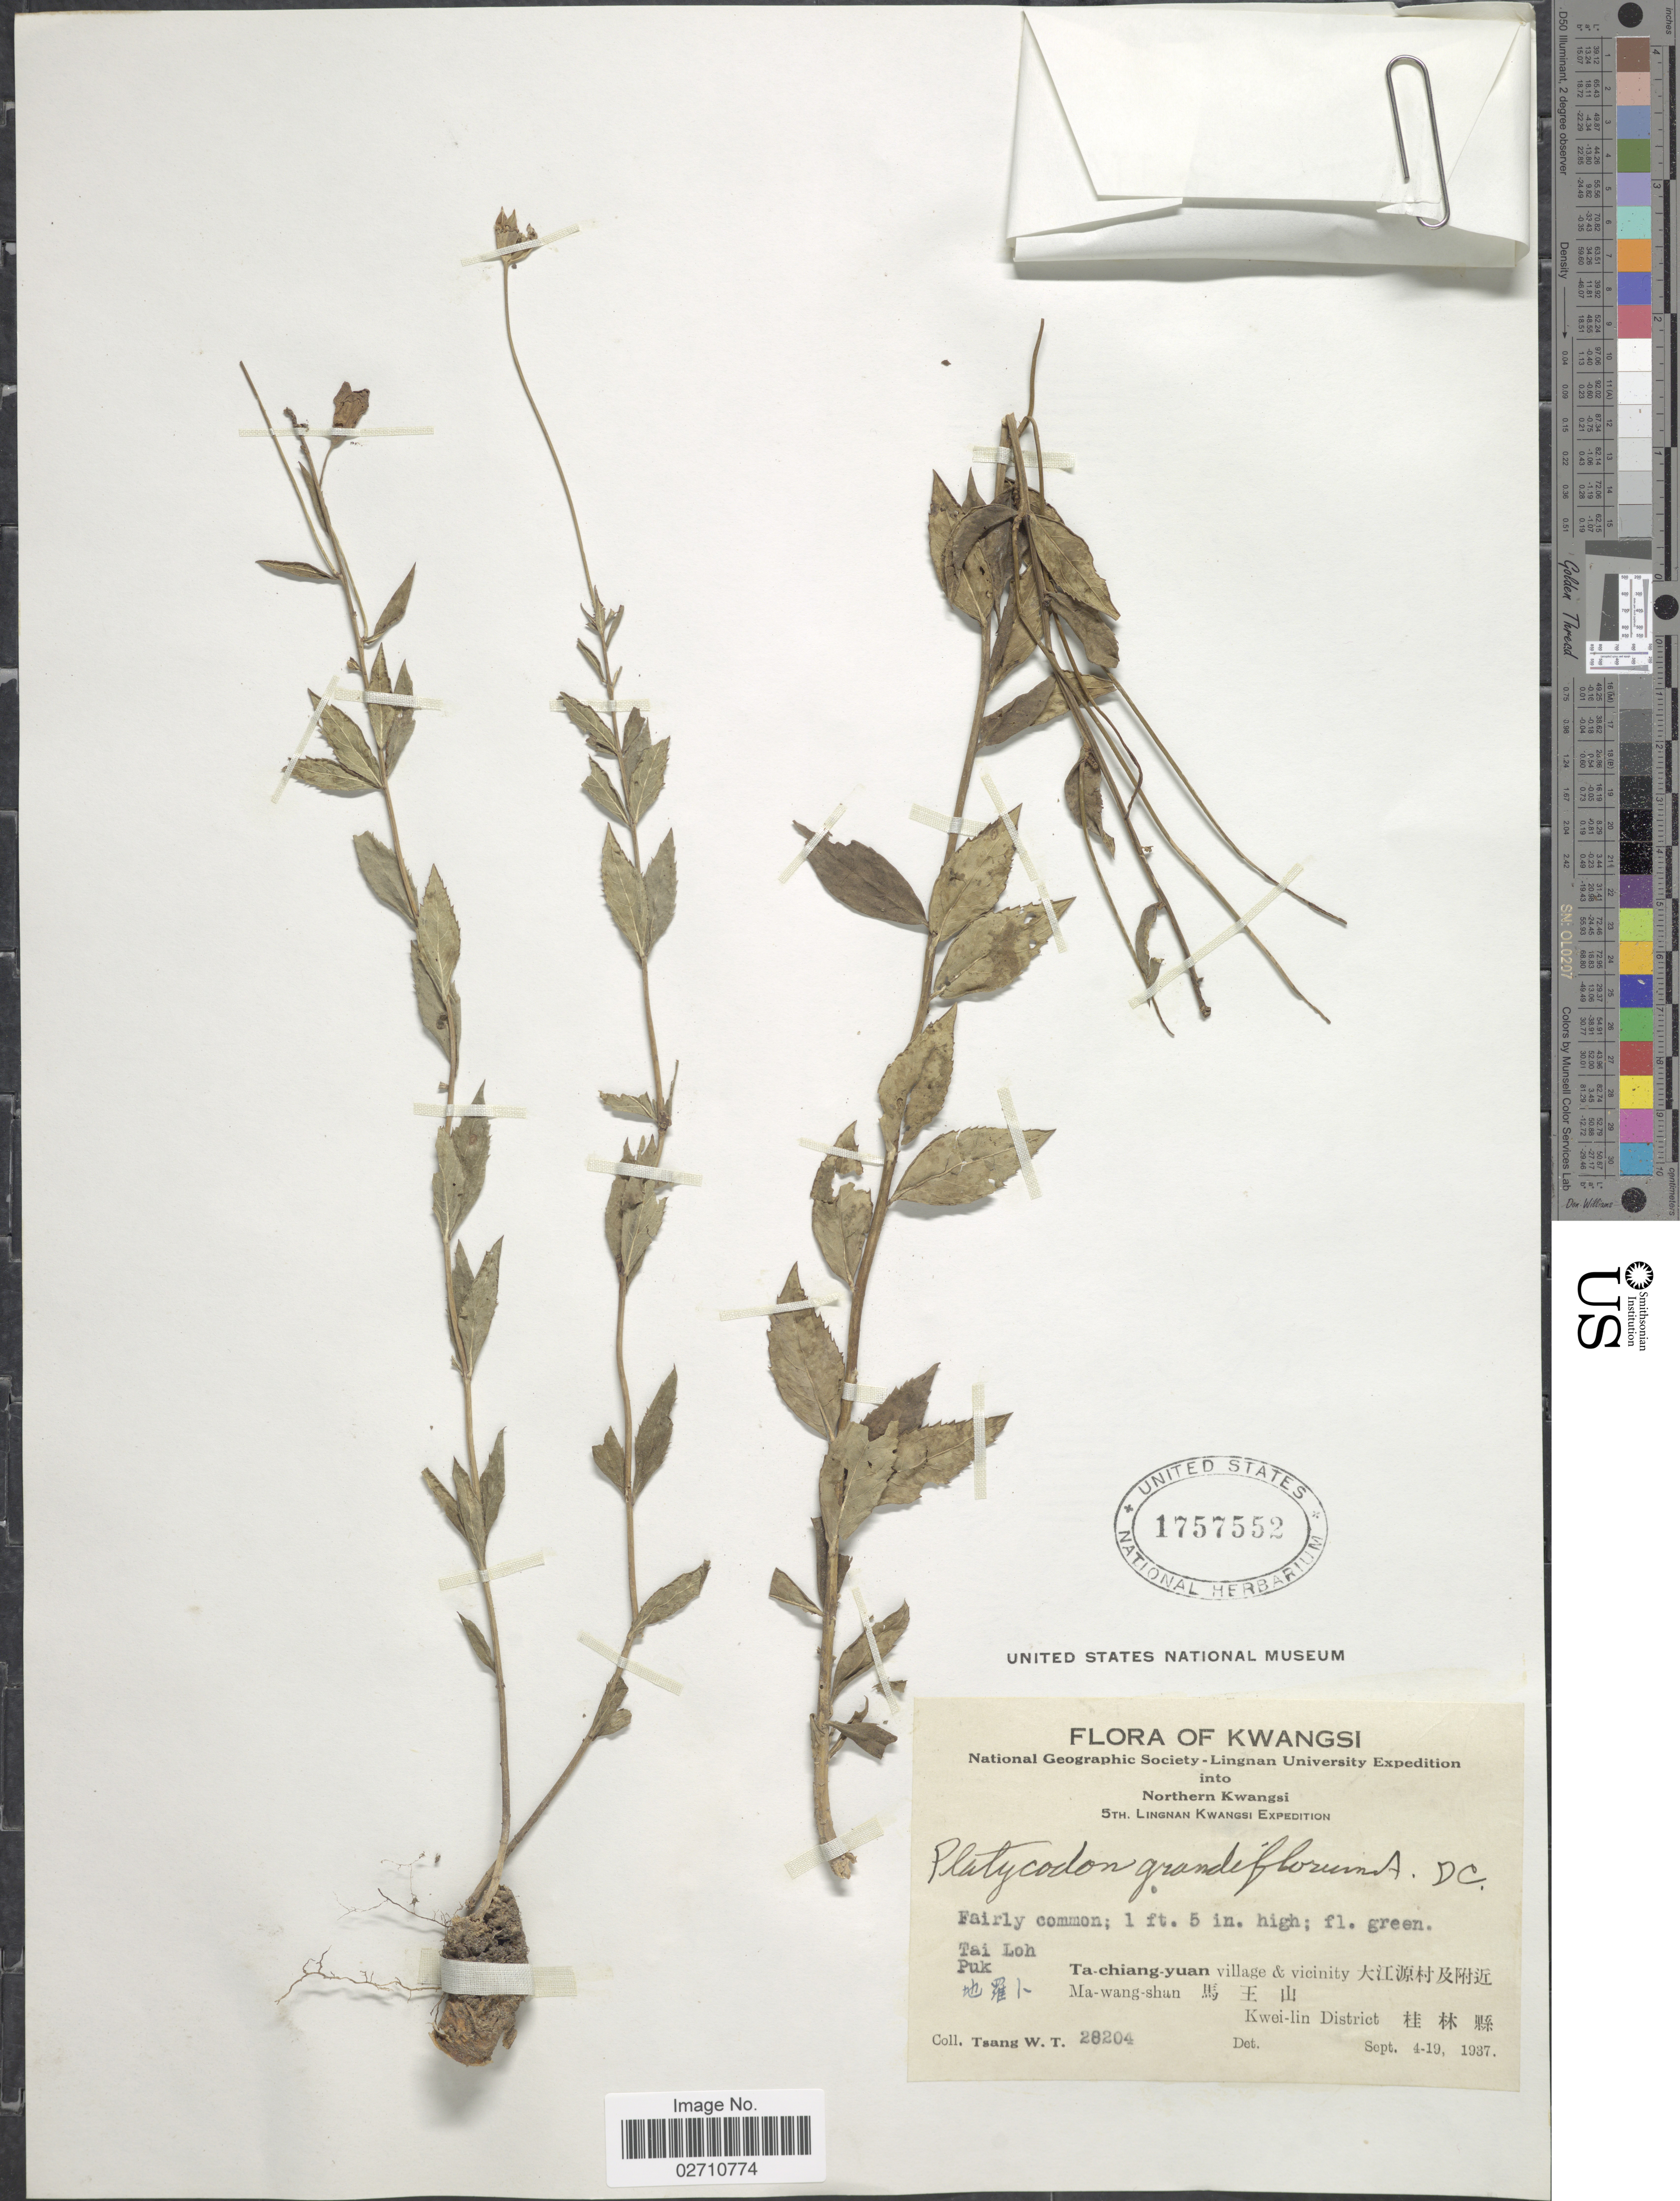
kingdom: Plantae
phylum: Tracheophyta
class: Magnoliopsida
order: Asterales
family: Campanulaceae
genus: Platycodon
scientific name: Platycodon grandiflorus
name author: (Jacq.) A. DC.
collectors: W. T. Tsang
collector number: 28204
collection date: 1937-09-04/1937-09-19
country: China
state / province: Guangxi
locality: Northern Kwangsi. Ta-chiang-yuan village & vicinity. Mah-wang-shan. Kwei-lin District. Tai Loh Puk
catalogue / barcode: US 1757552